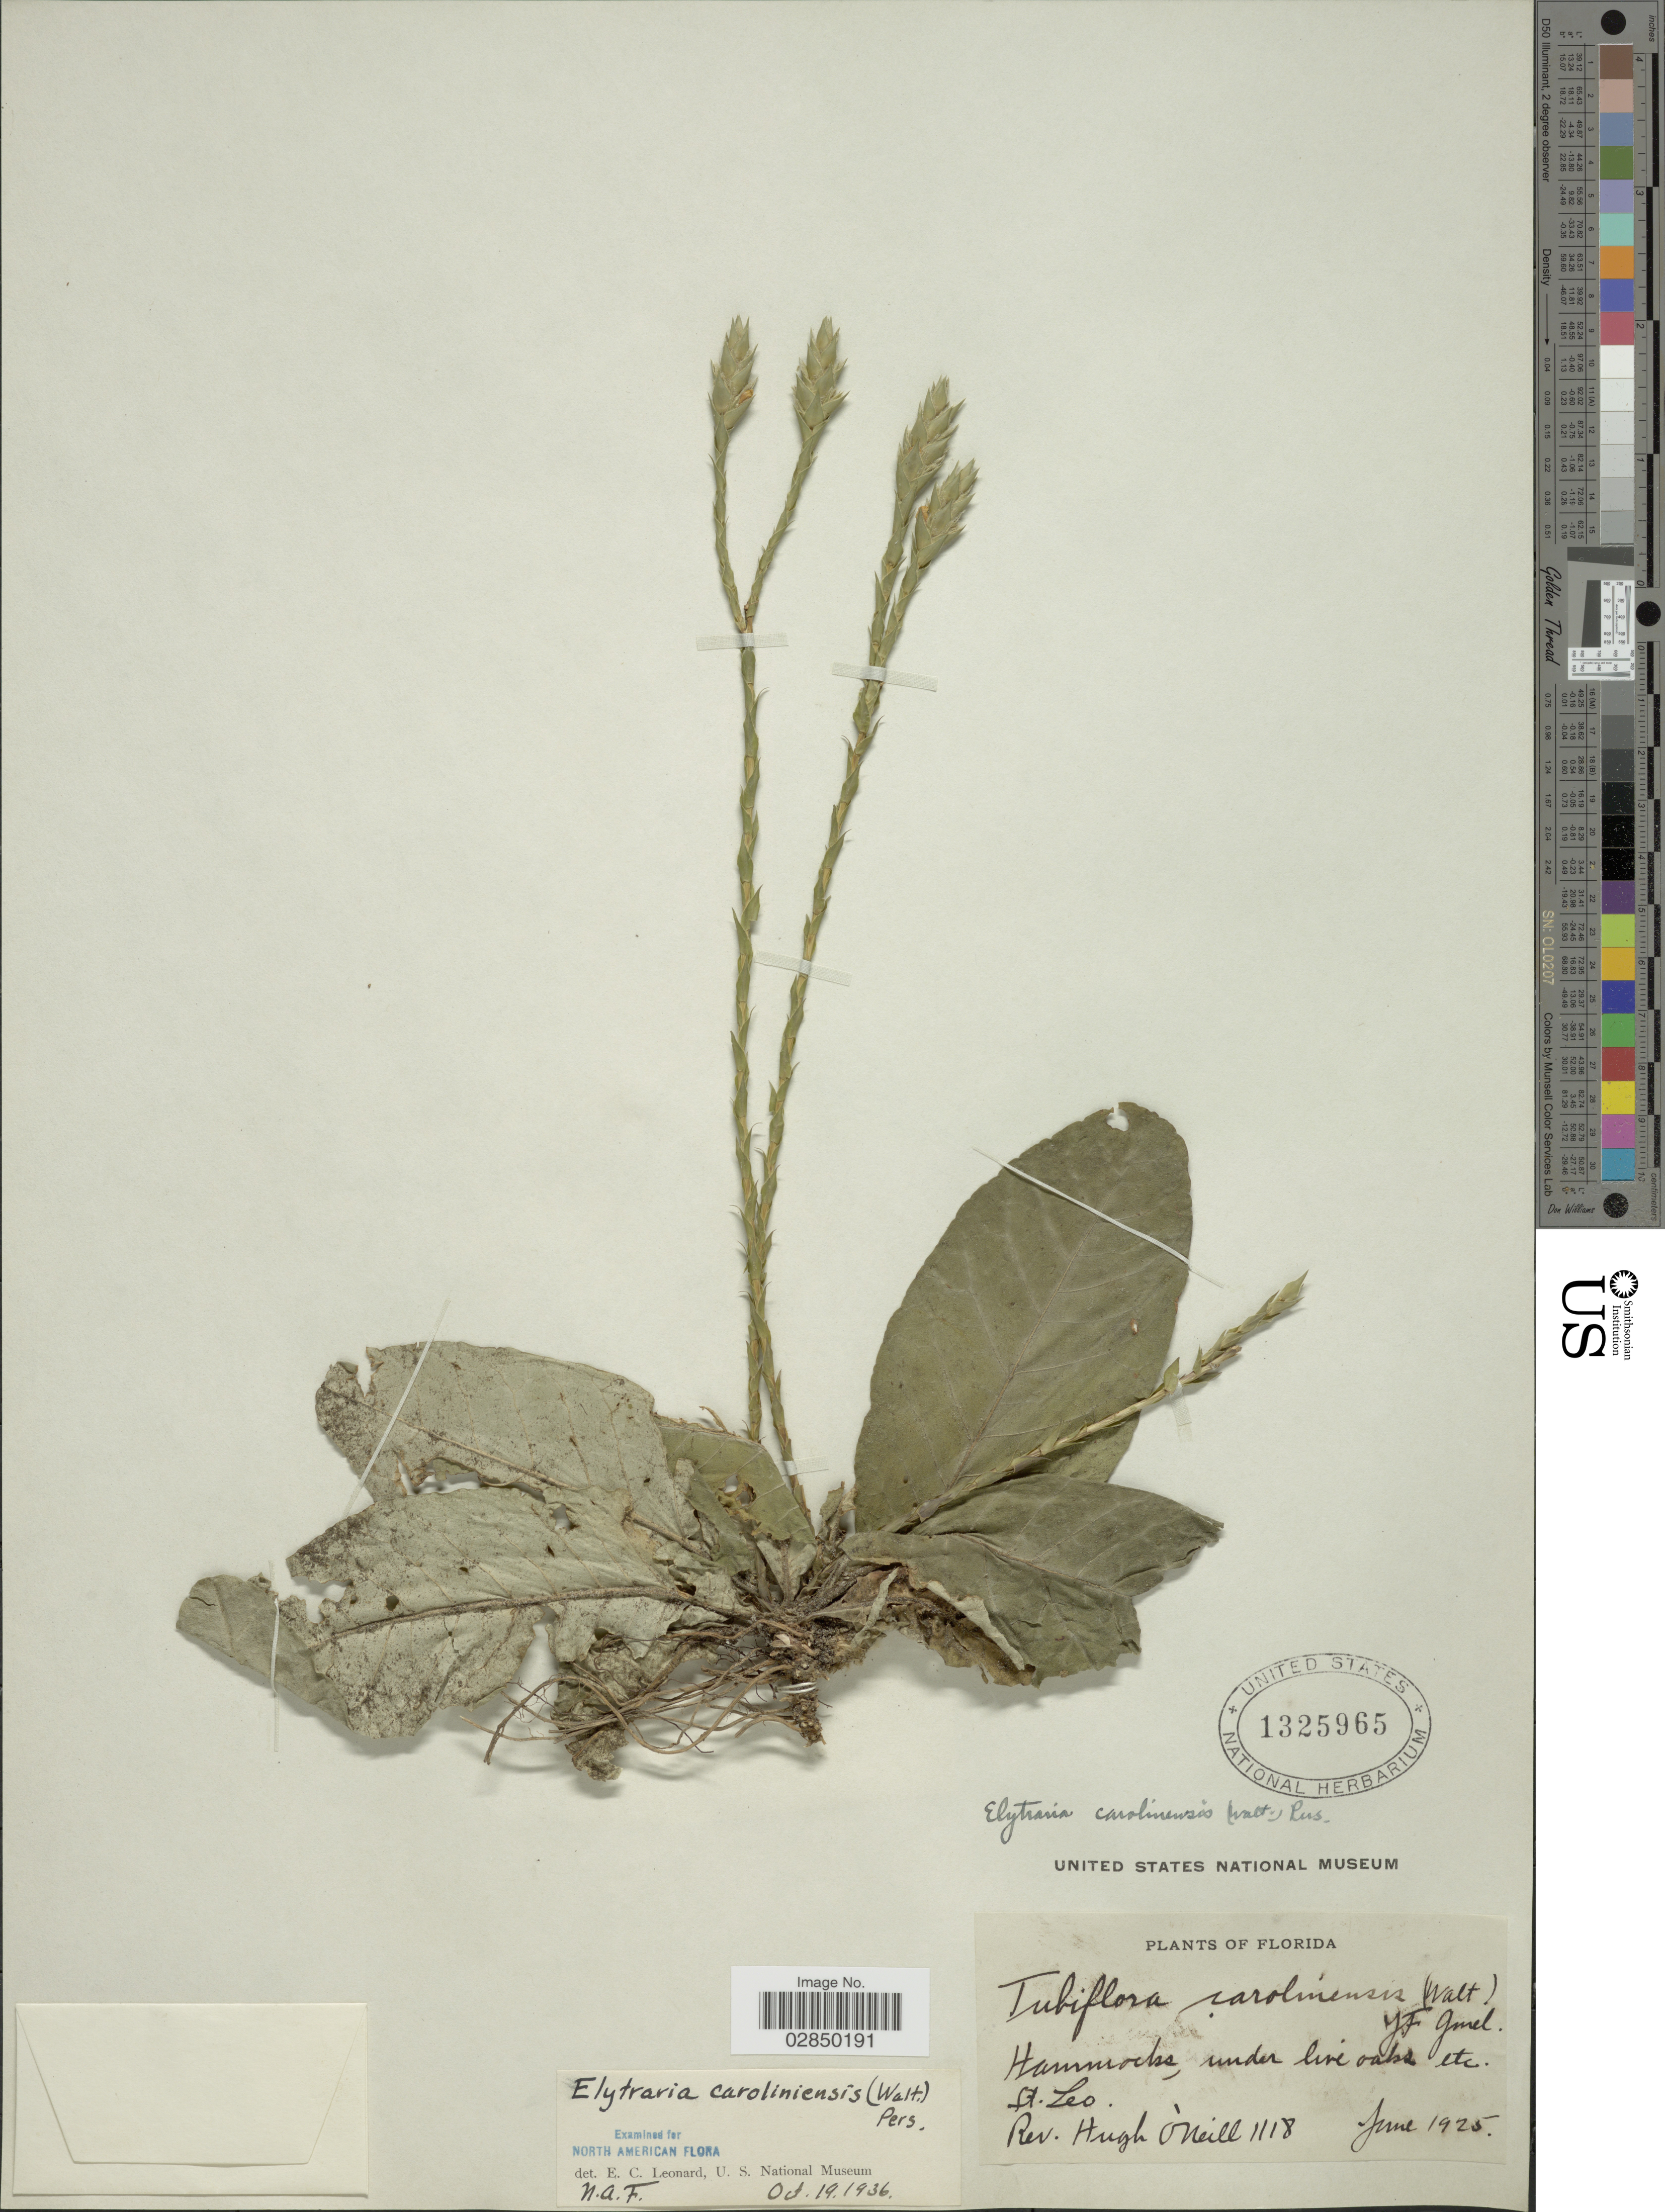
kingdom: Plantae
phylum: Tracheophyta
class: Magnoliopsida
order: Lamiales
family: Acanthaceae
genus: Elytraria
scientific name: Elytraria caroliniensis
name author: (J.F. Gmel.) Pers.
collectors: H. O'Neill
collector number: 1118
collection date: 1925-06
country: United States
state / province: Florida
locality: Hammocks, St. Leo.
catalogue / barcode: US 1325965